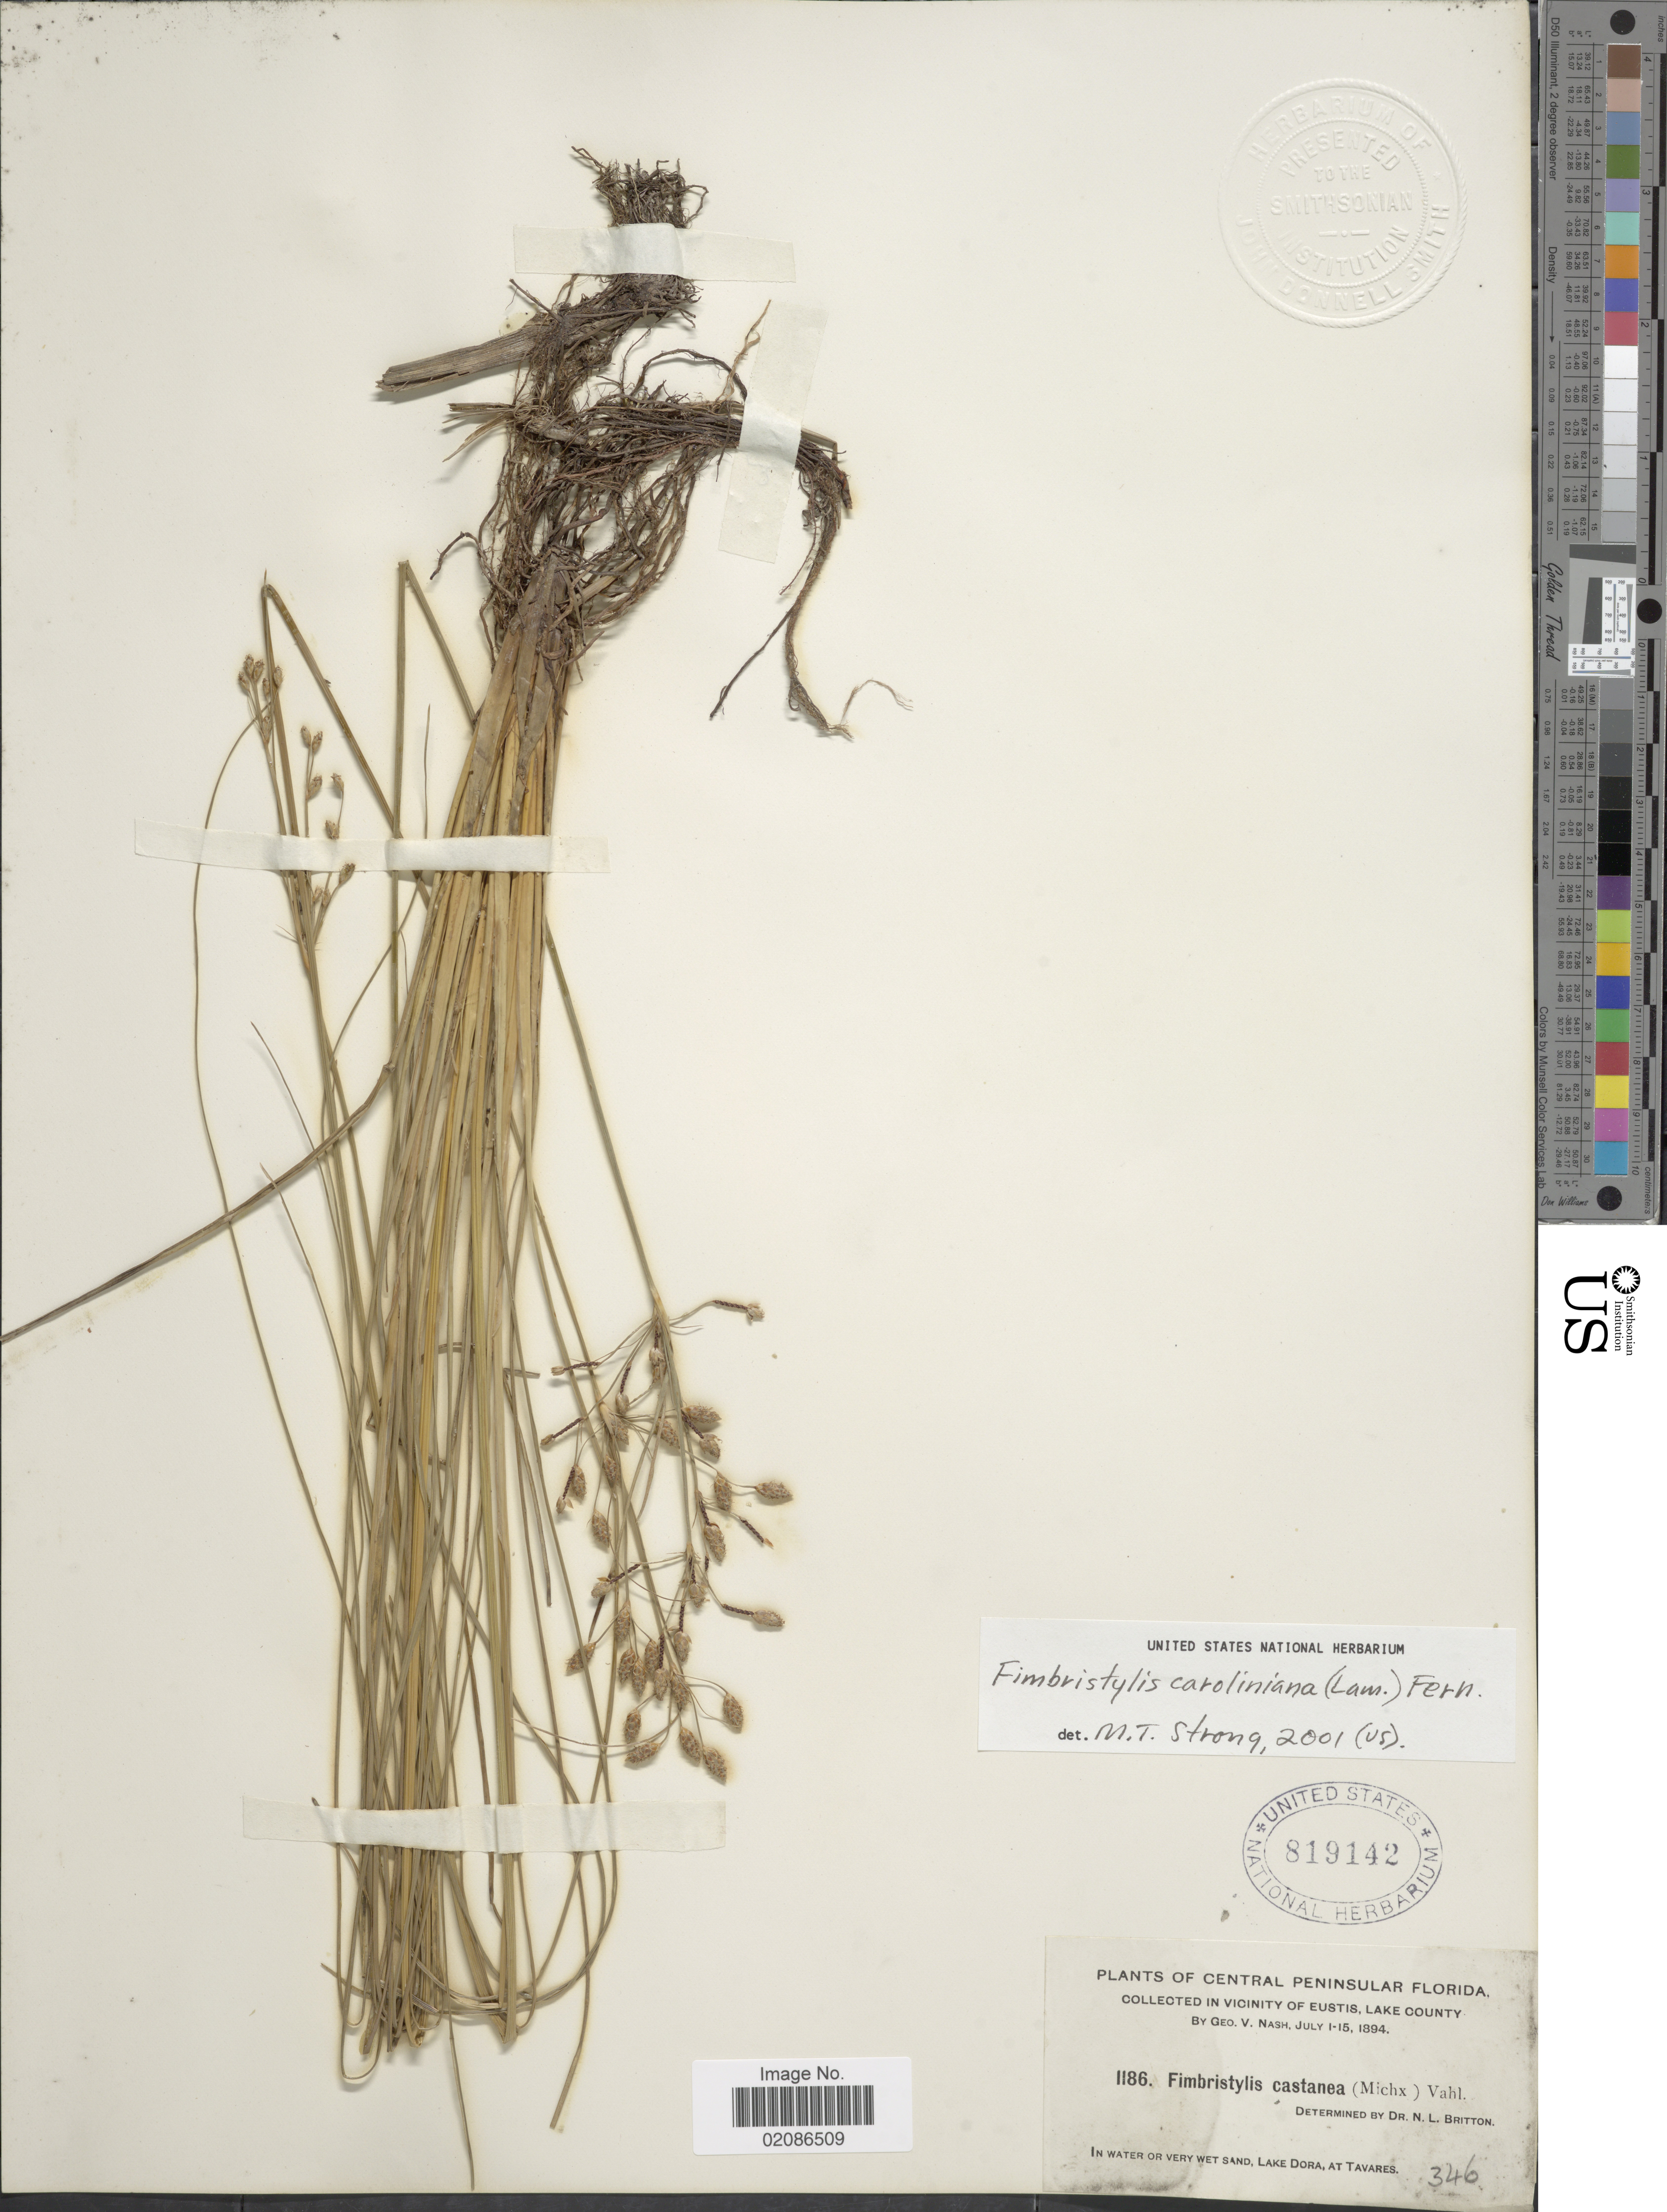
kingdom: Plantae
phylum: Tracheophyta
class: Liliopsida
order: Poales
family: Cyperaceae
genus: Fimbristylis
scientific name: Fimbristylis caroliniana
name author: (Lam.) Fernald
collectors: G. V. Nash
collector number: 1186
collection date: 1894-07-01/1894-07-15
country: United States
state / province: Florida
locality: Central Peninsular Florida, In Vicinity of Eustis, Lake County, In water or very wet sand, Lake Dora, at Tavares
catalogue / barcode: US 819142